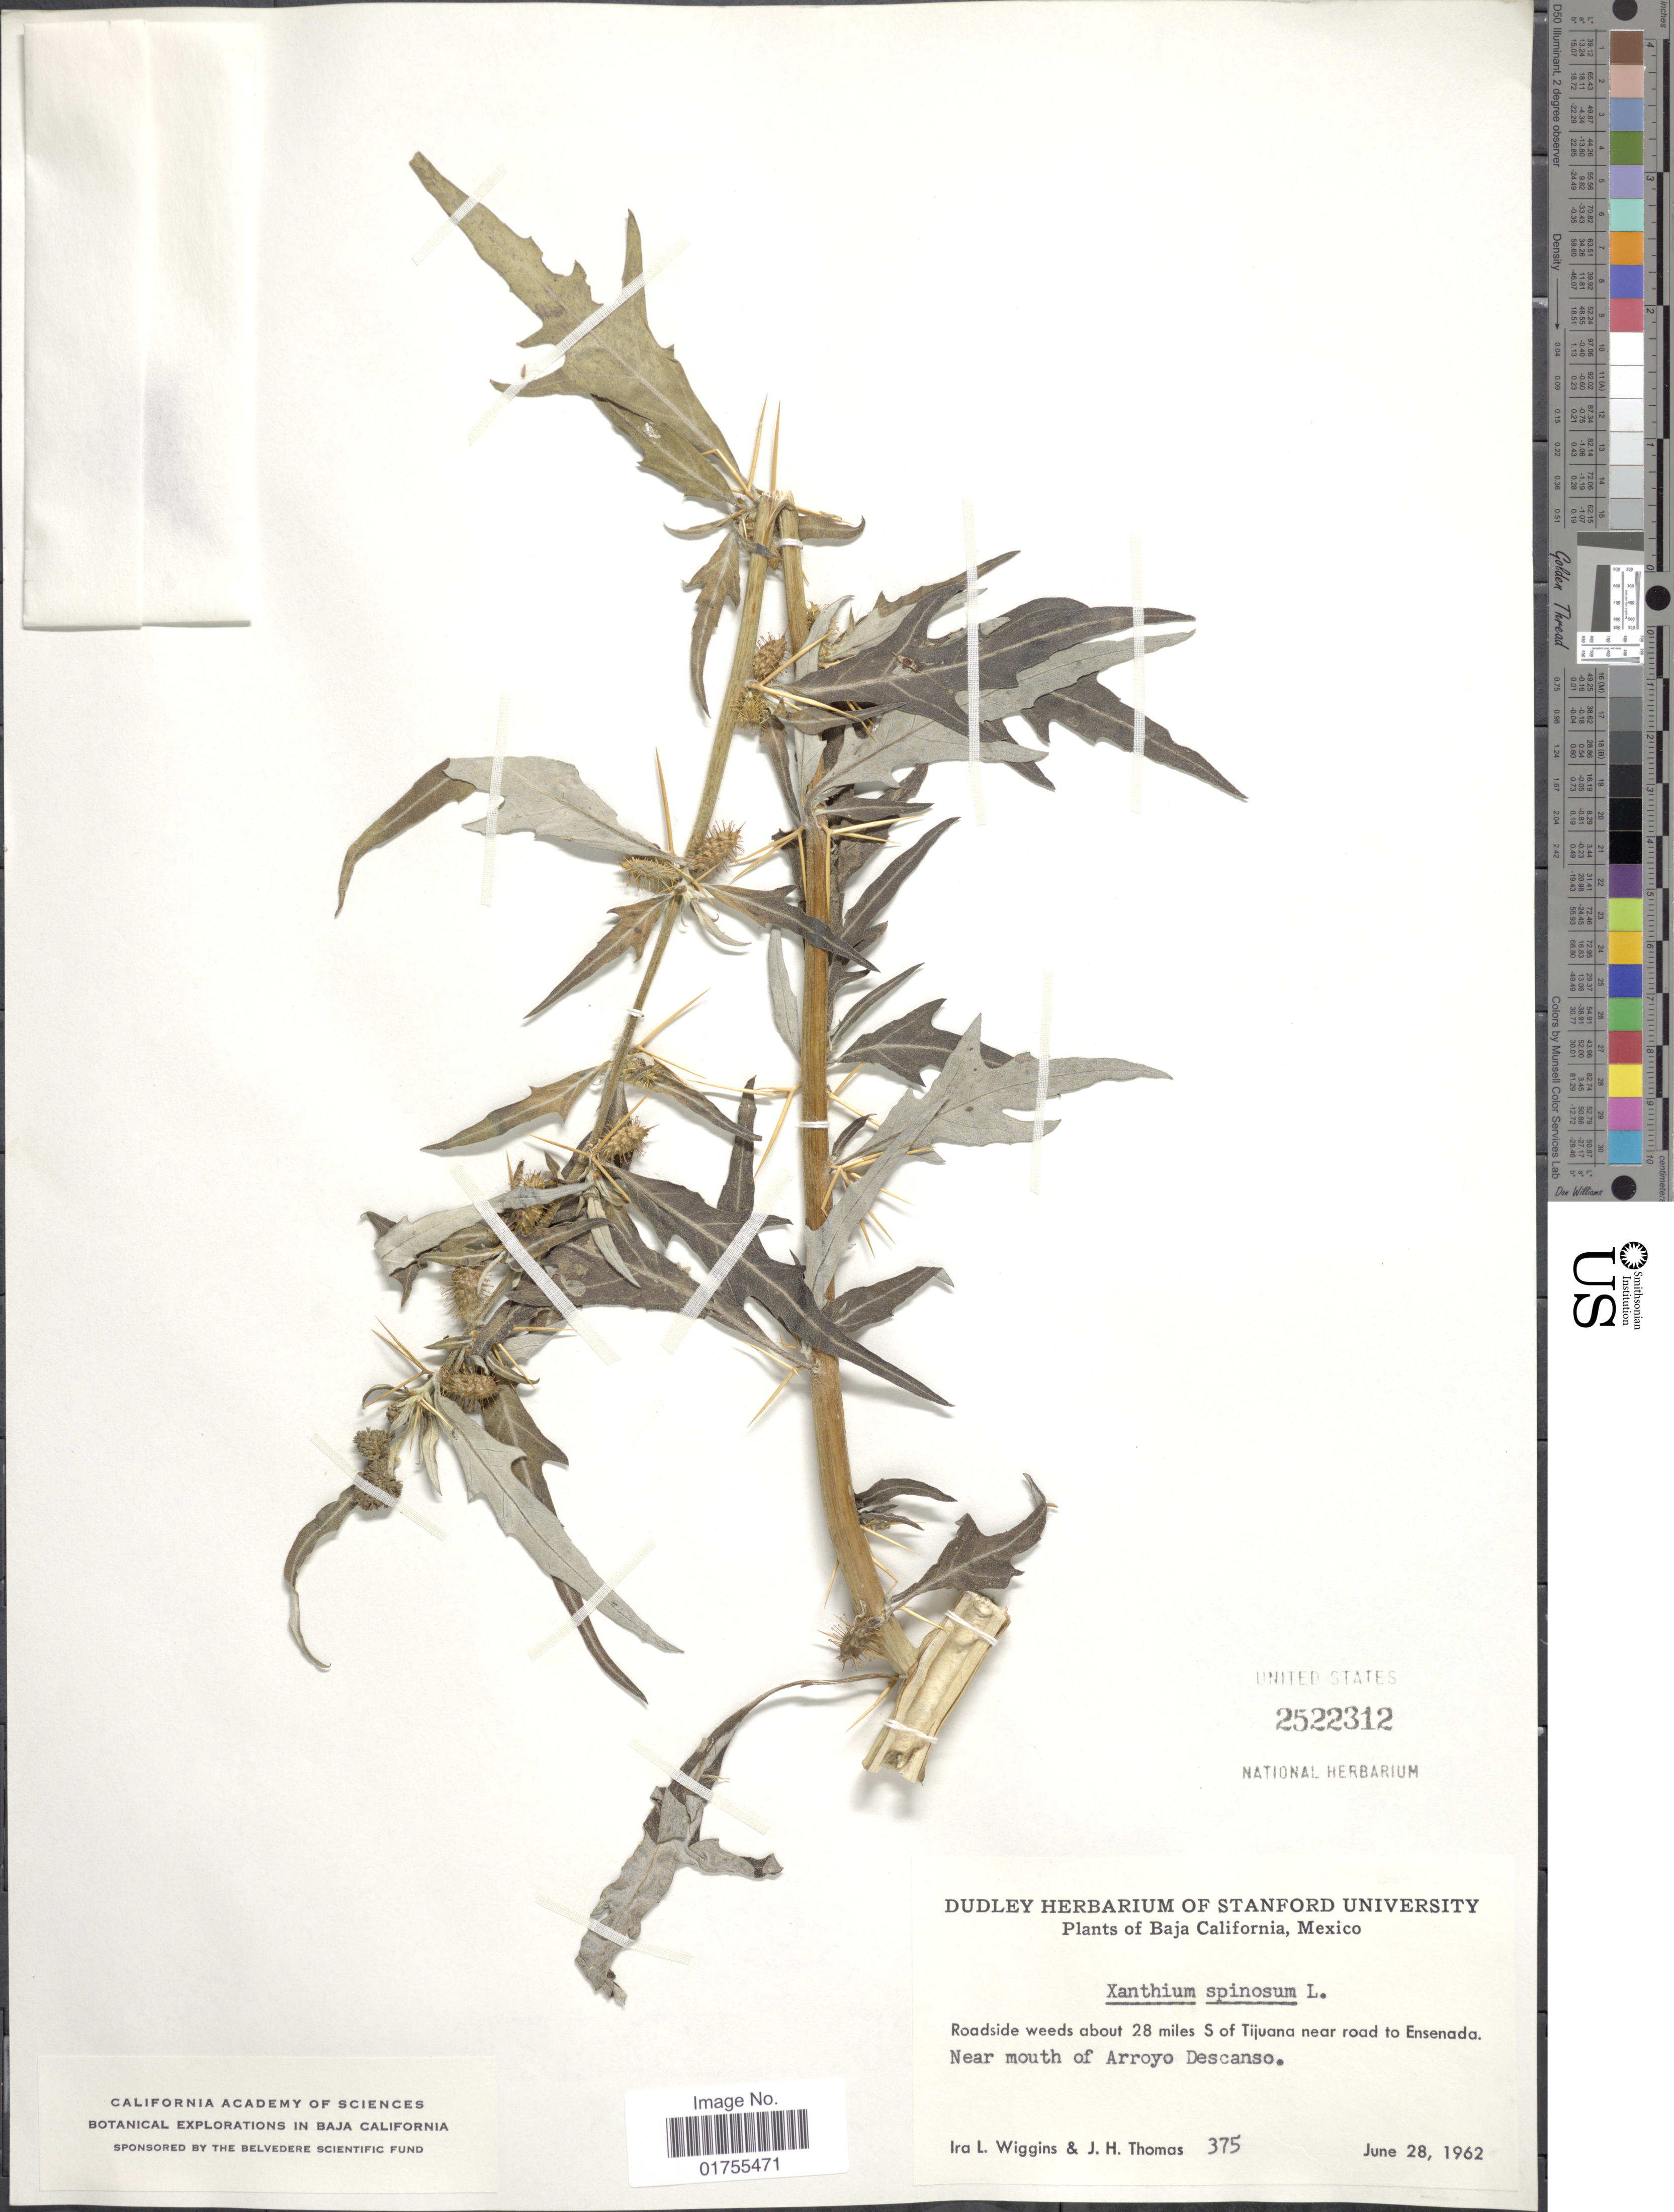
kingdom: Plantae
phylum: Tracheophyta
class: Magnoliopsida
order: Asterales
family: Asteraceae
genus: Xanthium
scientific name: Xanthium speciosum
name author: Kearney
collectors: I. L. Wiggins & J. H. Thomas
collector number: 375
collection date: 1962-06-28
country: Mexico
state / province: Baja California Norte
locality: Roadside weeds about 2.8 miles S of Tijuana near road to Ensenada, near mouth of Arroyo Descanso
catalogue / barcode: US 2522312